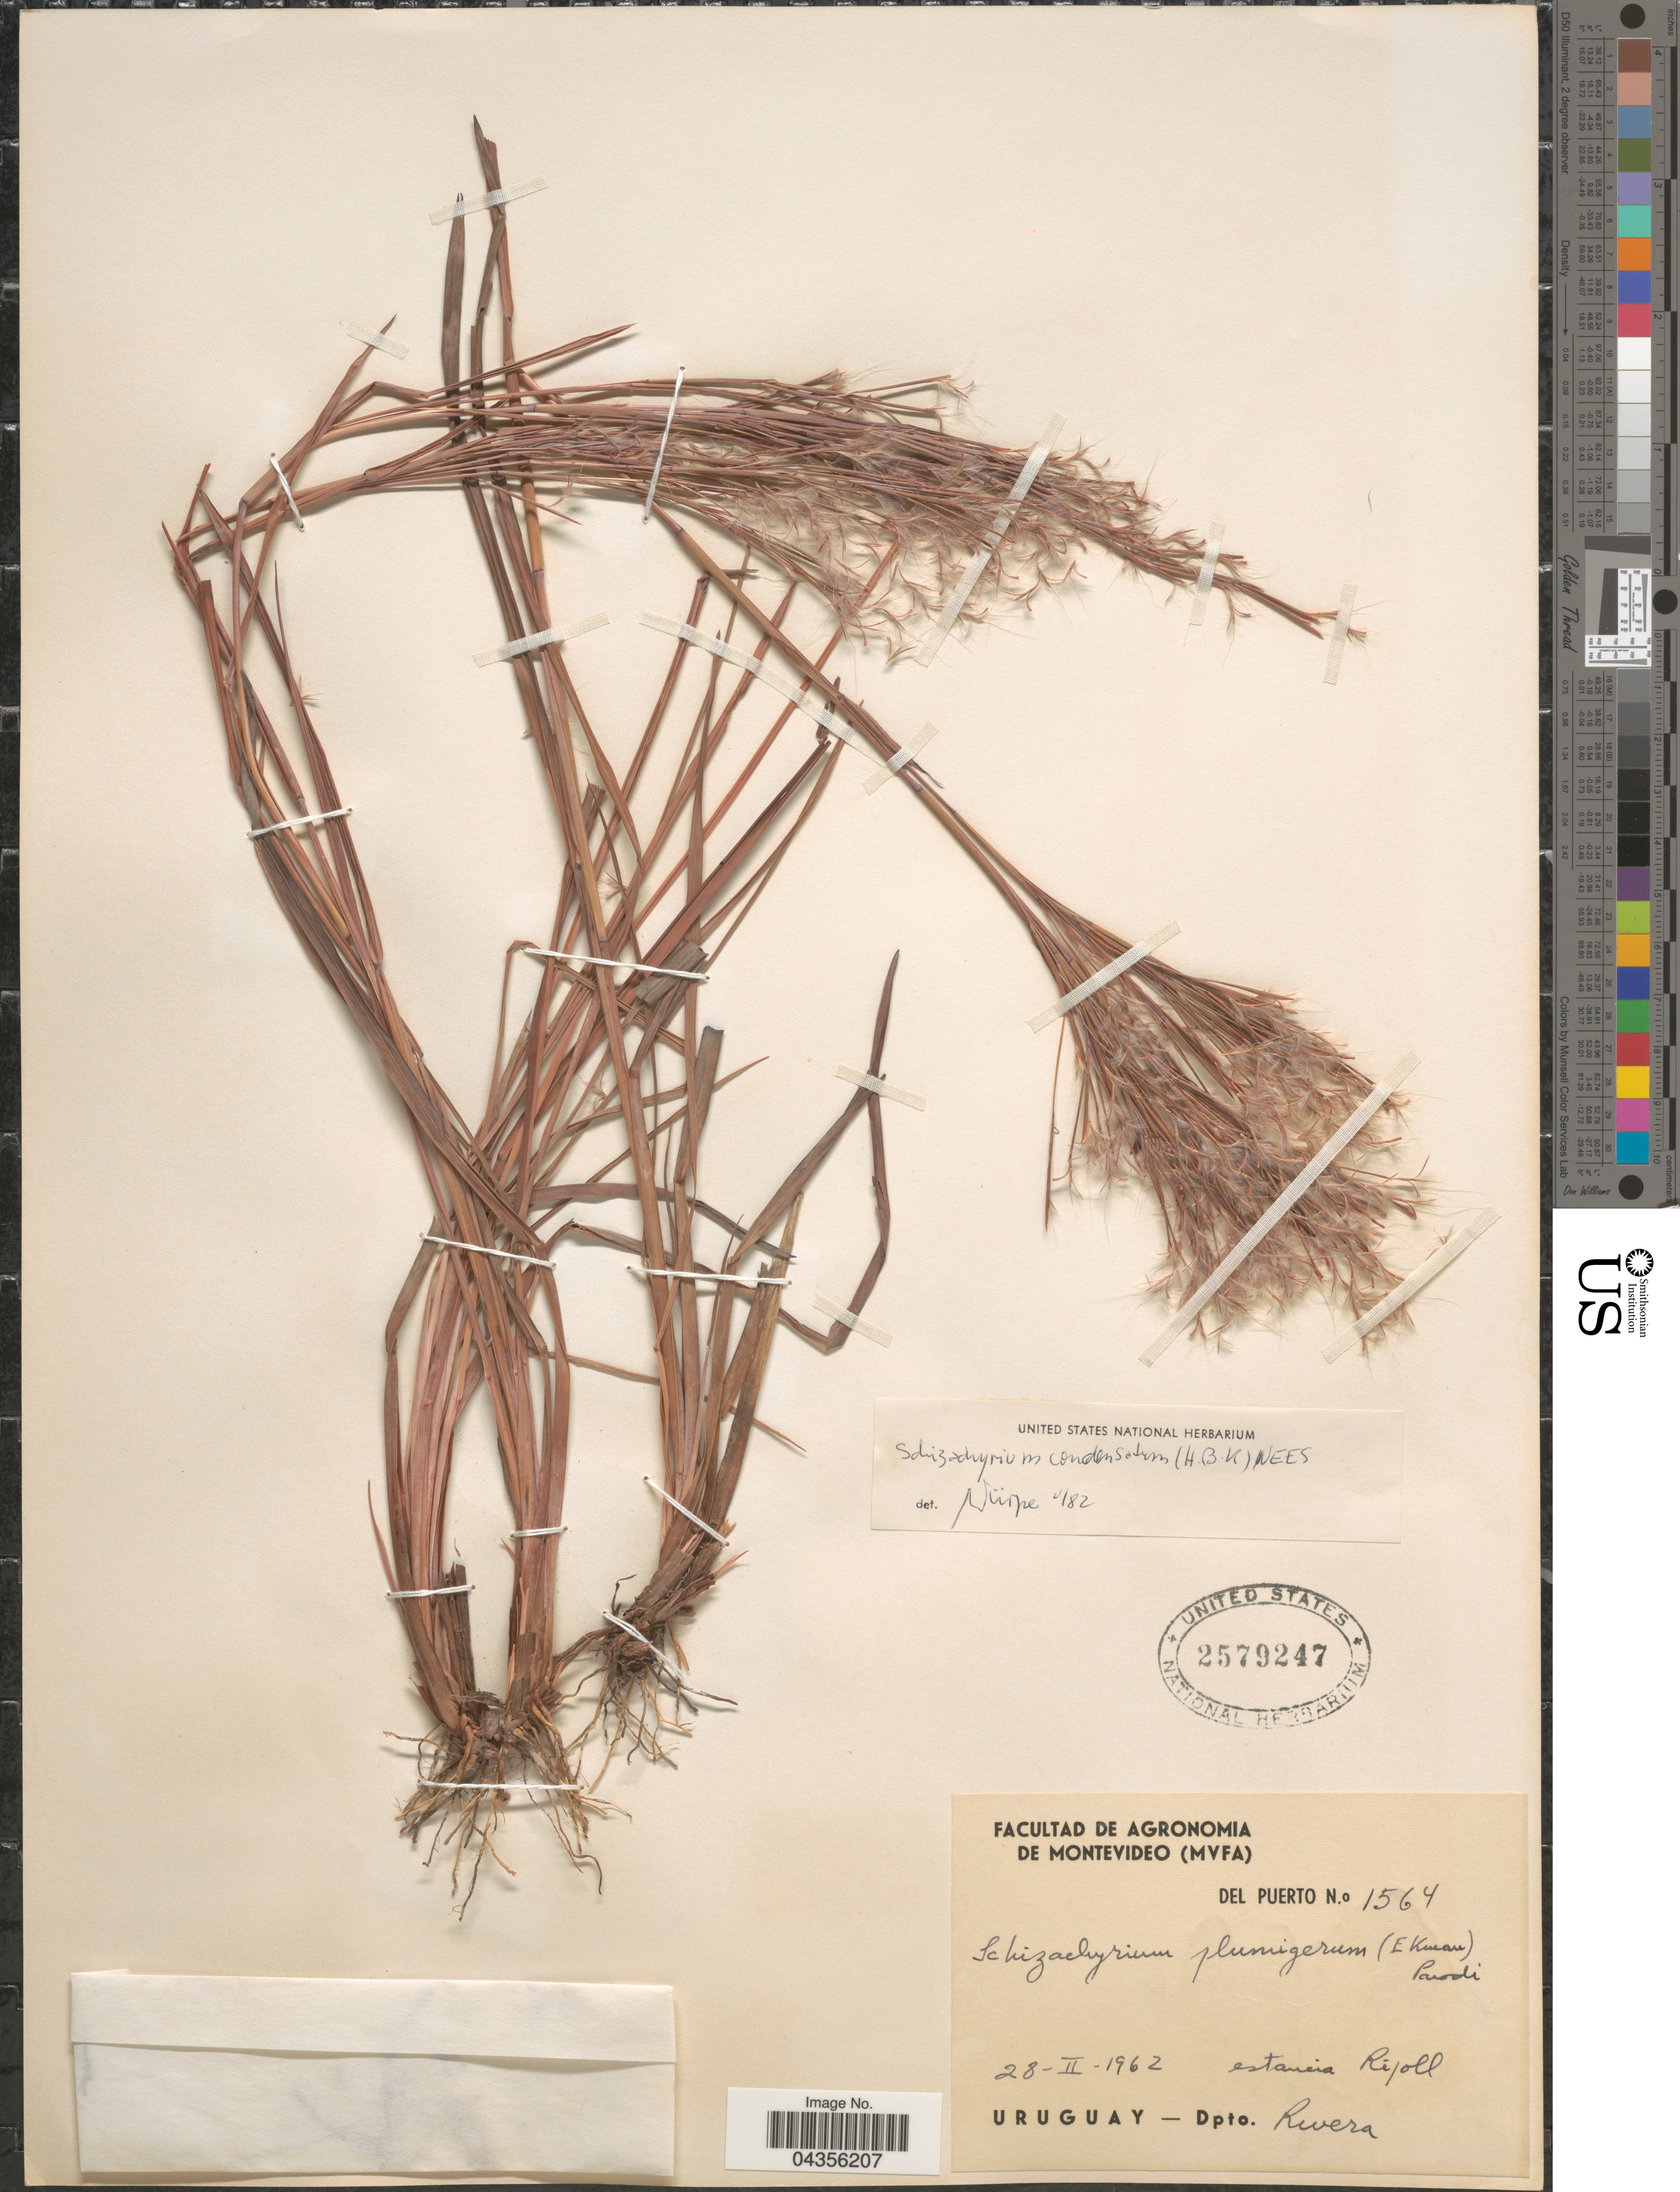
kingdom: Plantae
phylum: Tracheophyta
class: Liliopsida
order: Poales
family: Poaceae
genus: Schizachyrium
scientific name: Schizachyrium condensatum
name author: (Kunth) Nees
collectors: Del Puerto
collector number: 1564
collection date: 1962-02-28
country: Uruguay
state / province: Rivera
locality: Estancia Ripoll. Dpto. Rivera.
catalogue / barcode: US 2579247